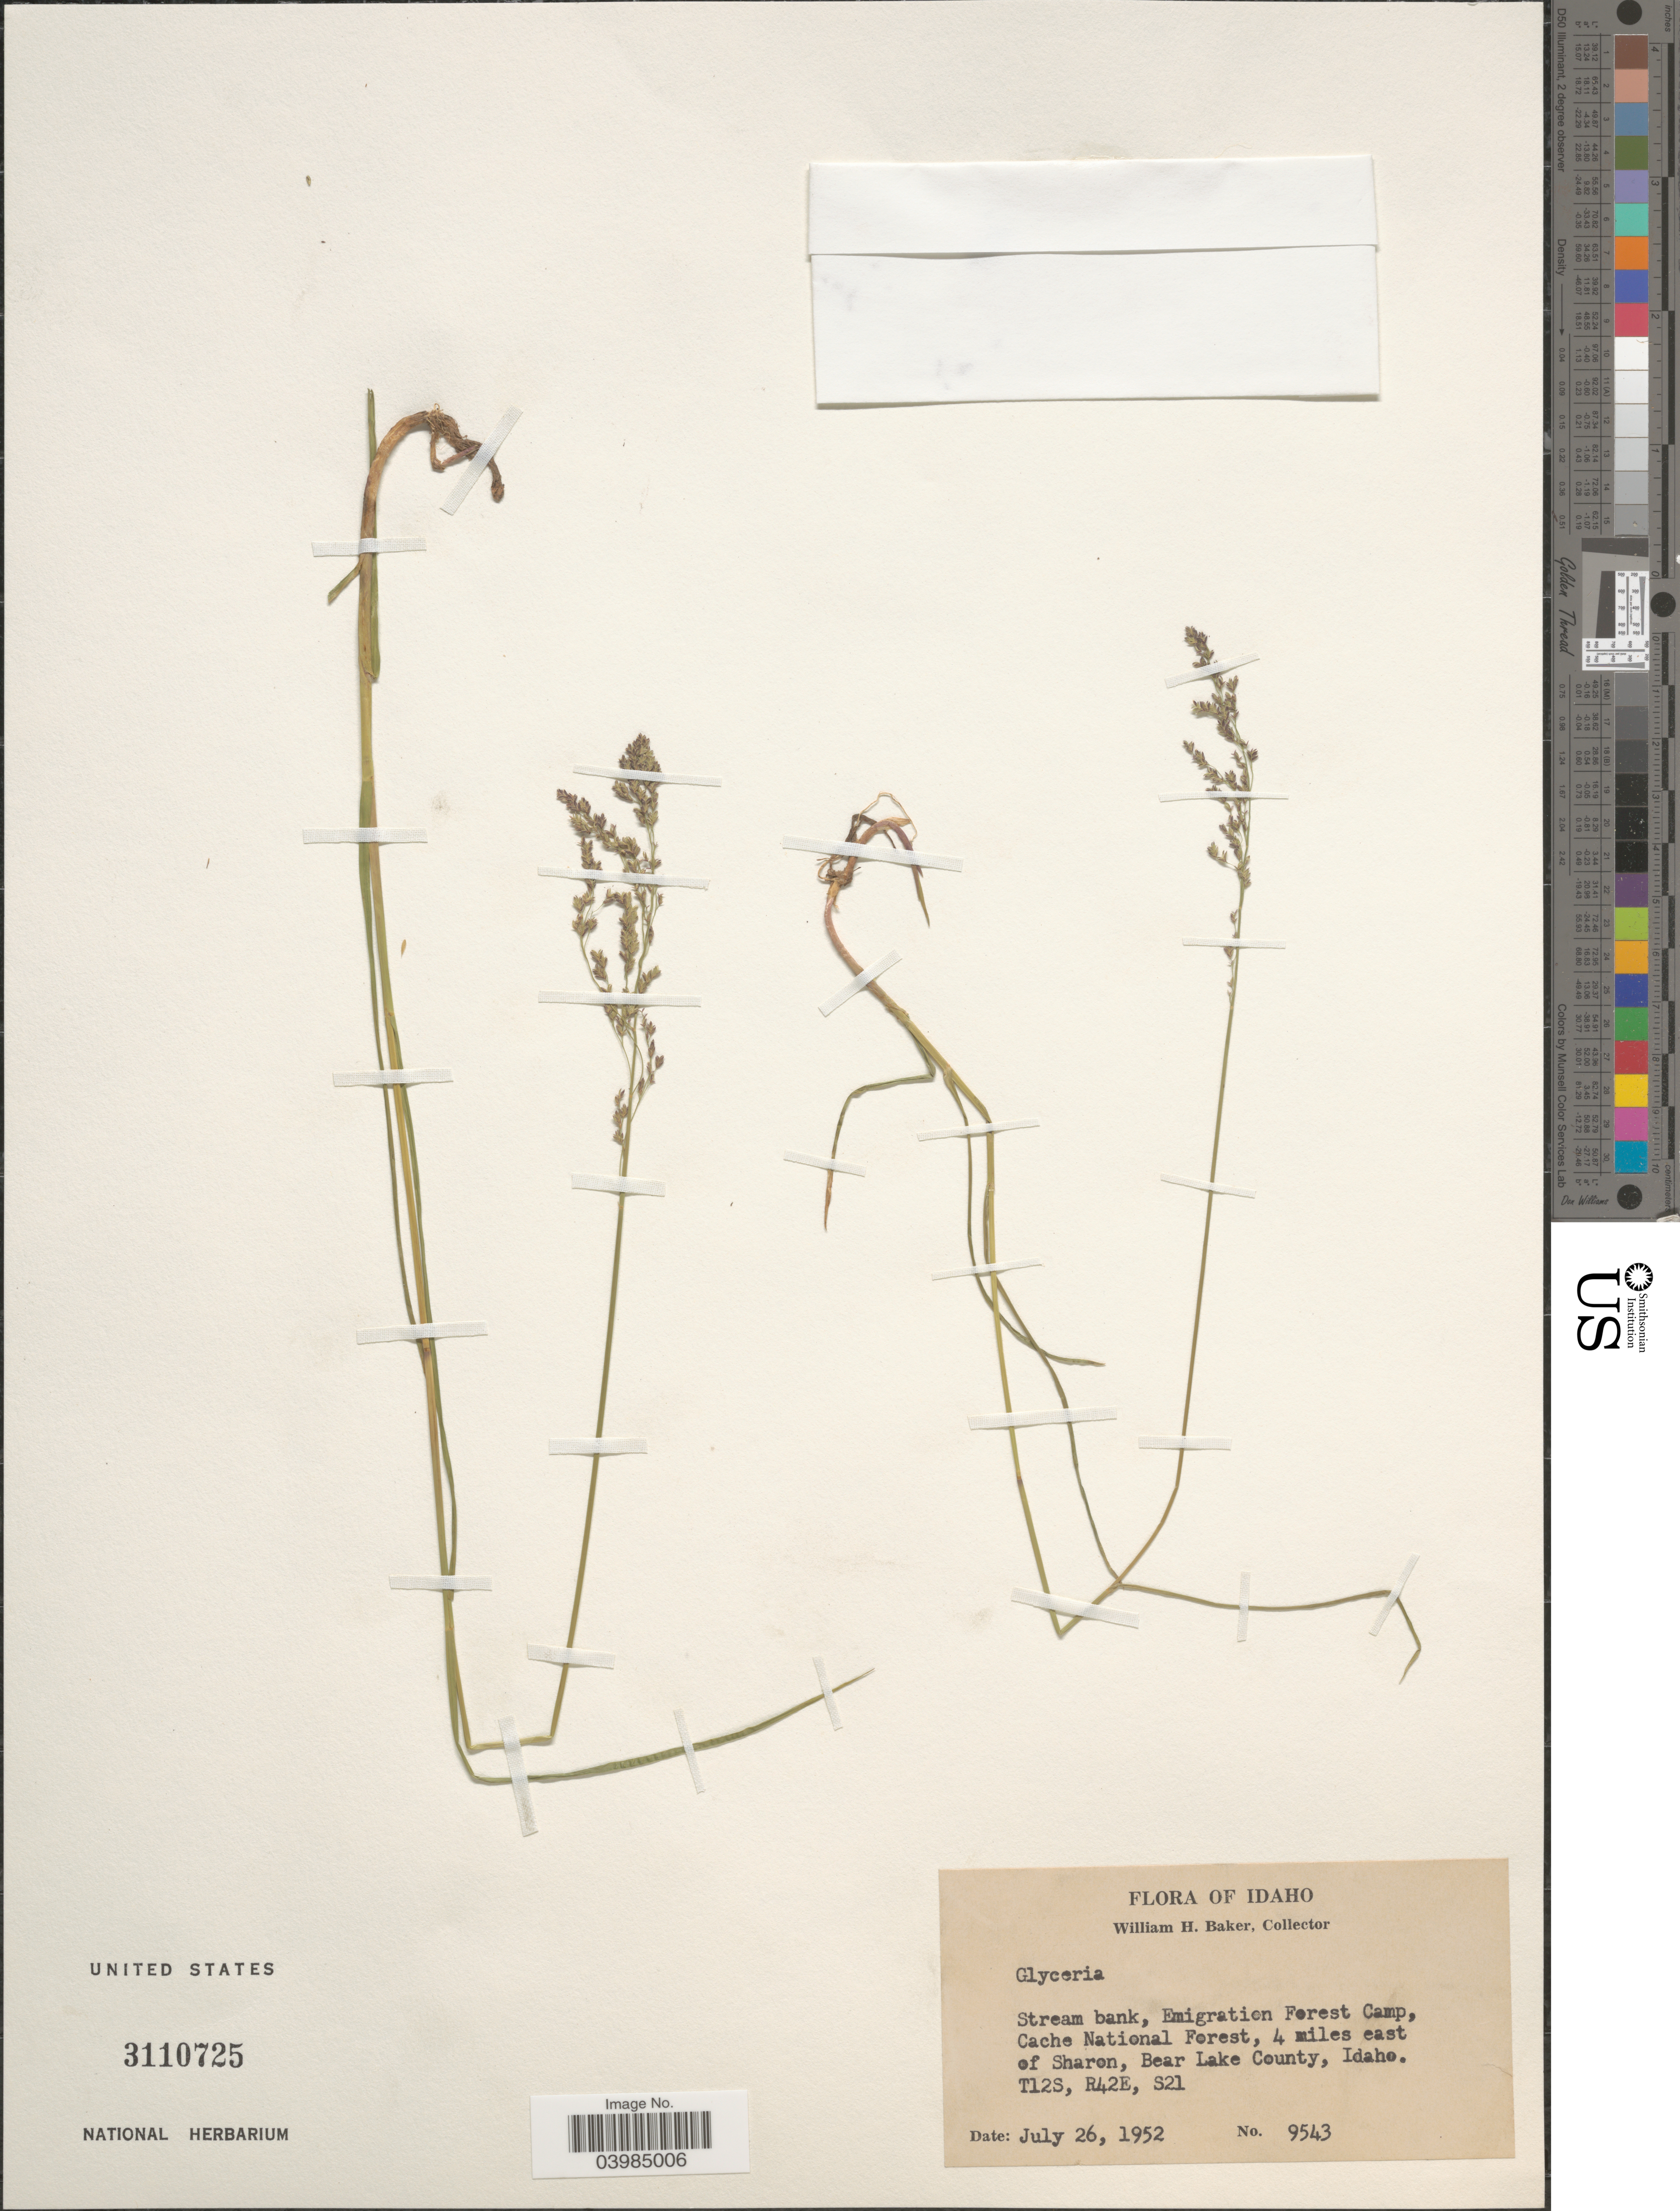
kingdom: Plantae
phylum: Tracheophyta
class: Liliopsida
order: Poales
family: Poaceae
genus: Glyceria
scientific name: Glyceria sp.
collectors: W. H. Baker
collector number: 9543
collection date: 1952-07-26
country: United States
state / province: Idaho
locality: Emigration Forest Camp, Cache National Forest, 4 miles east of Sharon, Bear Lake County. T12S, R42E, S21.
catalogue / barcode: US 3110725